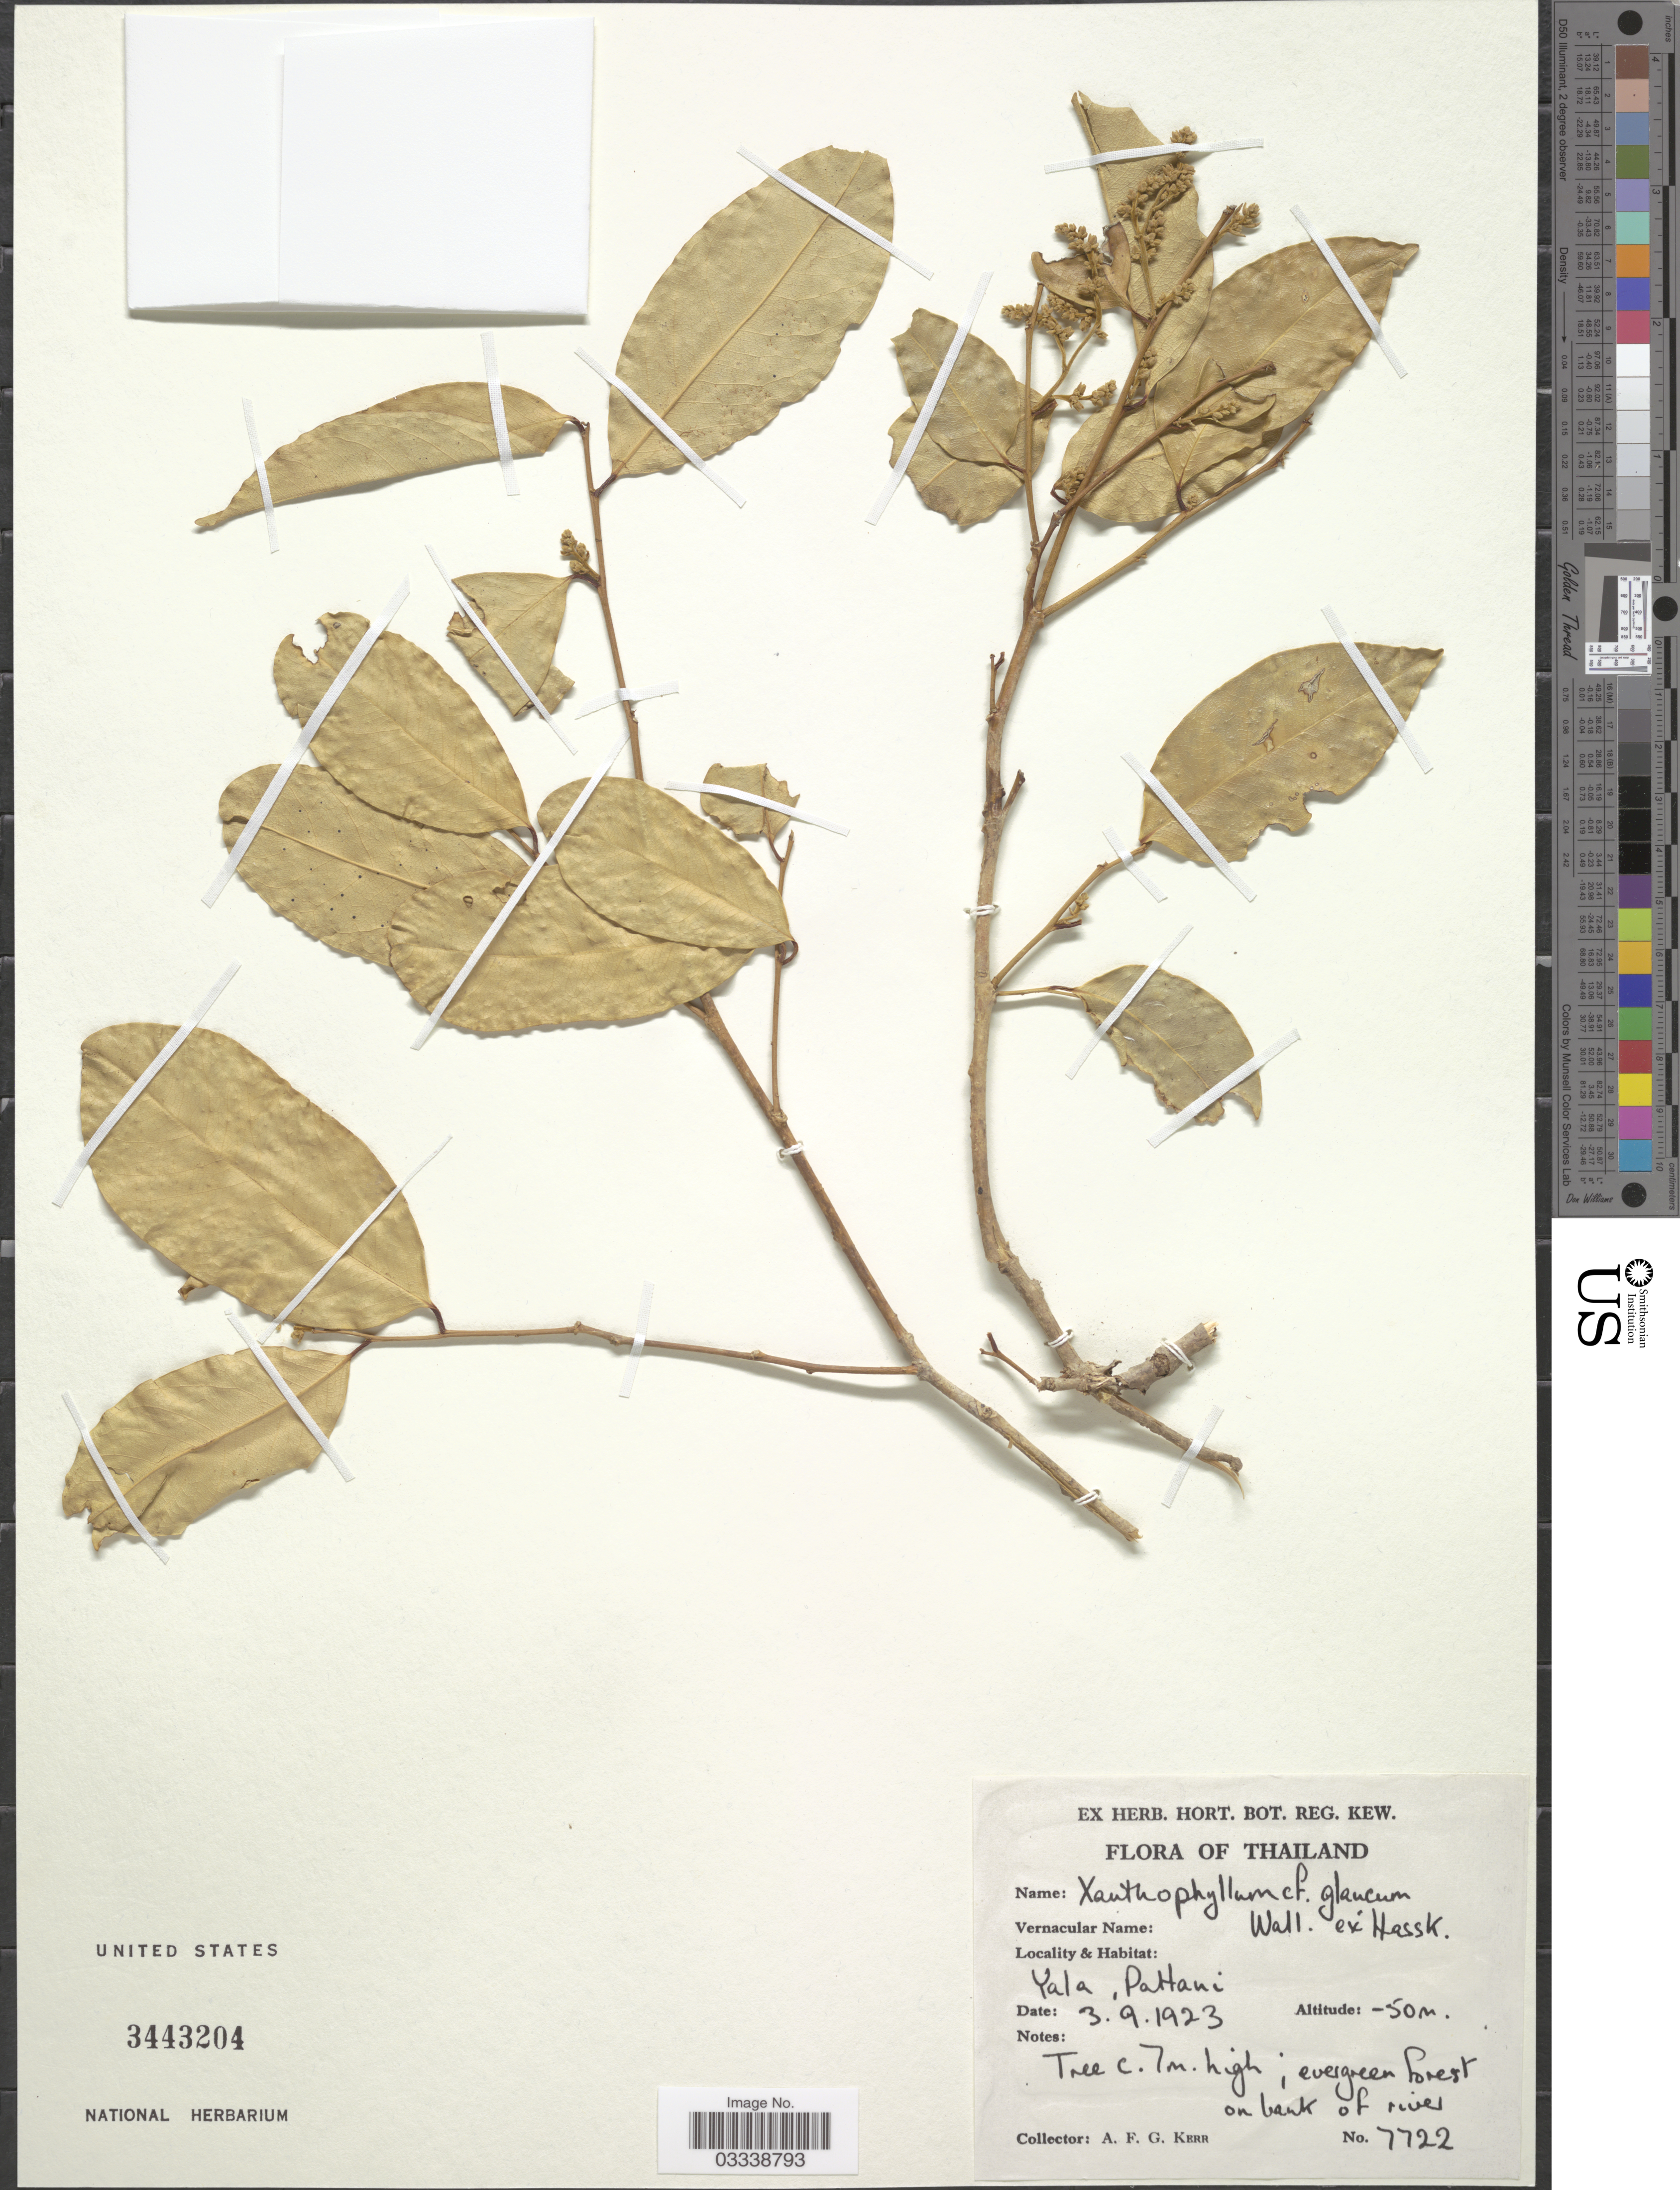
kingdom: Plantae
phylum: Tracheophyta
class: Magnoliopsida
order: Fabales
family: Polygalaceae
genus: Xanthophyllum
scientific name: Xanthophyllum glaucum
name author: Wall. ex Hassk.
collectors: A. F. G. Kerr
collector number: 7722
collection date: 1923-09-03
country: Thailand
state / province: Pattani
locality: Yala.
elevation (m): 50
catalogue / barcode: US 3443204